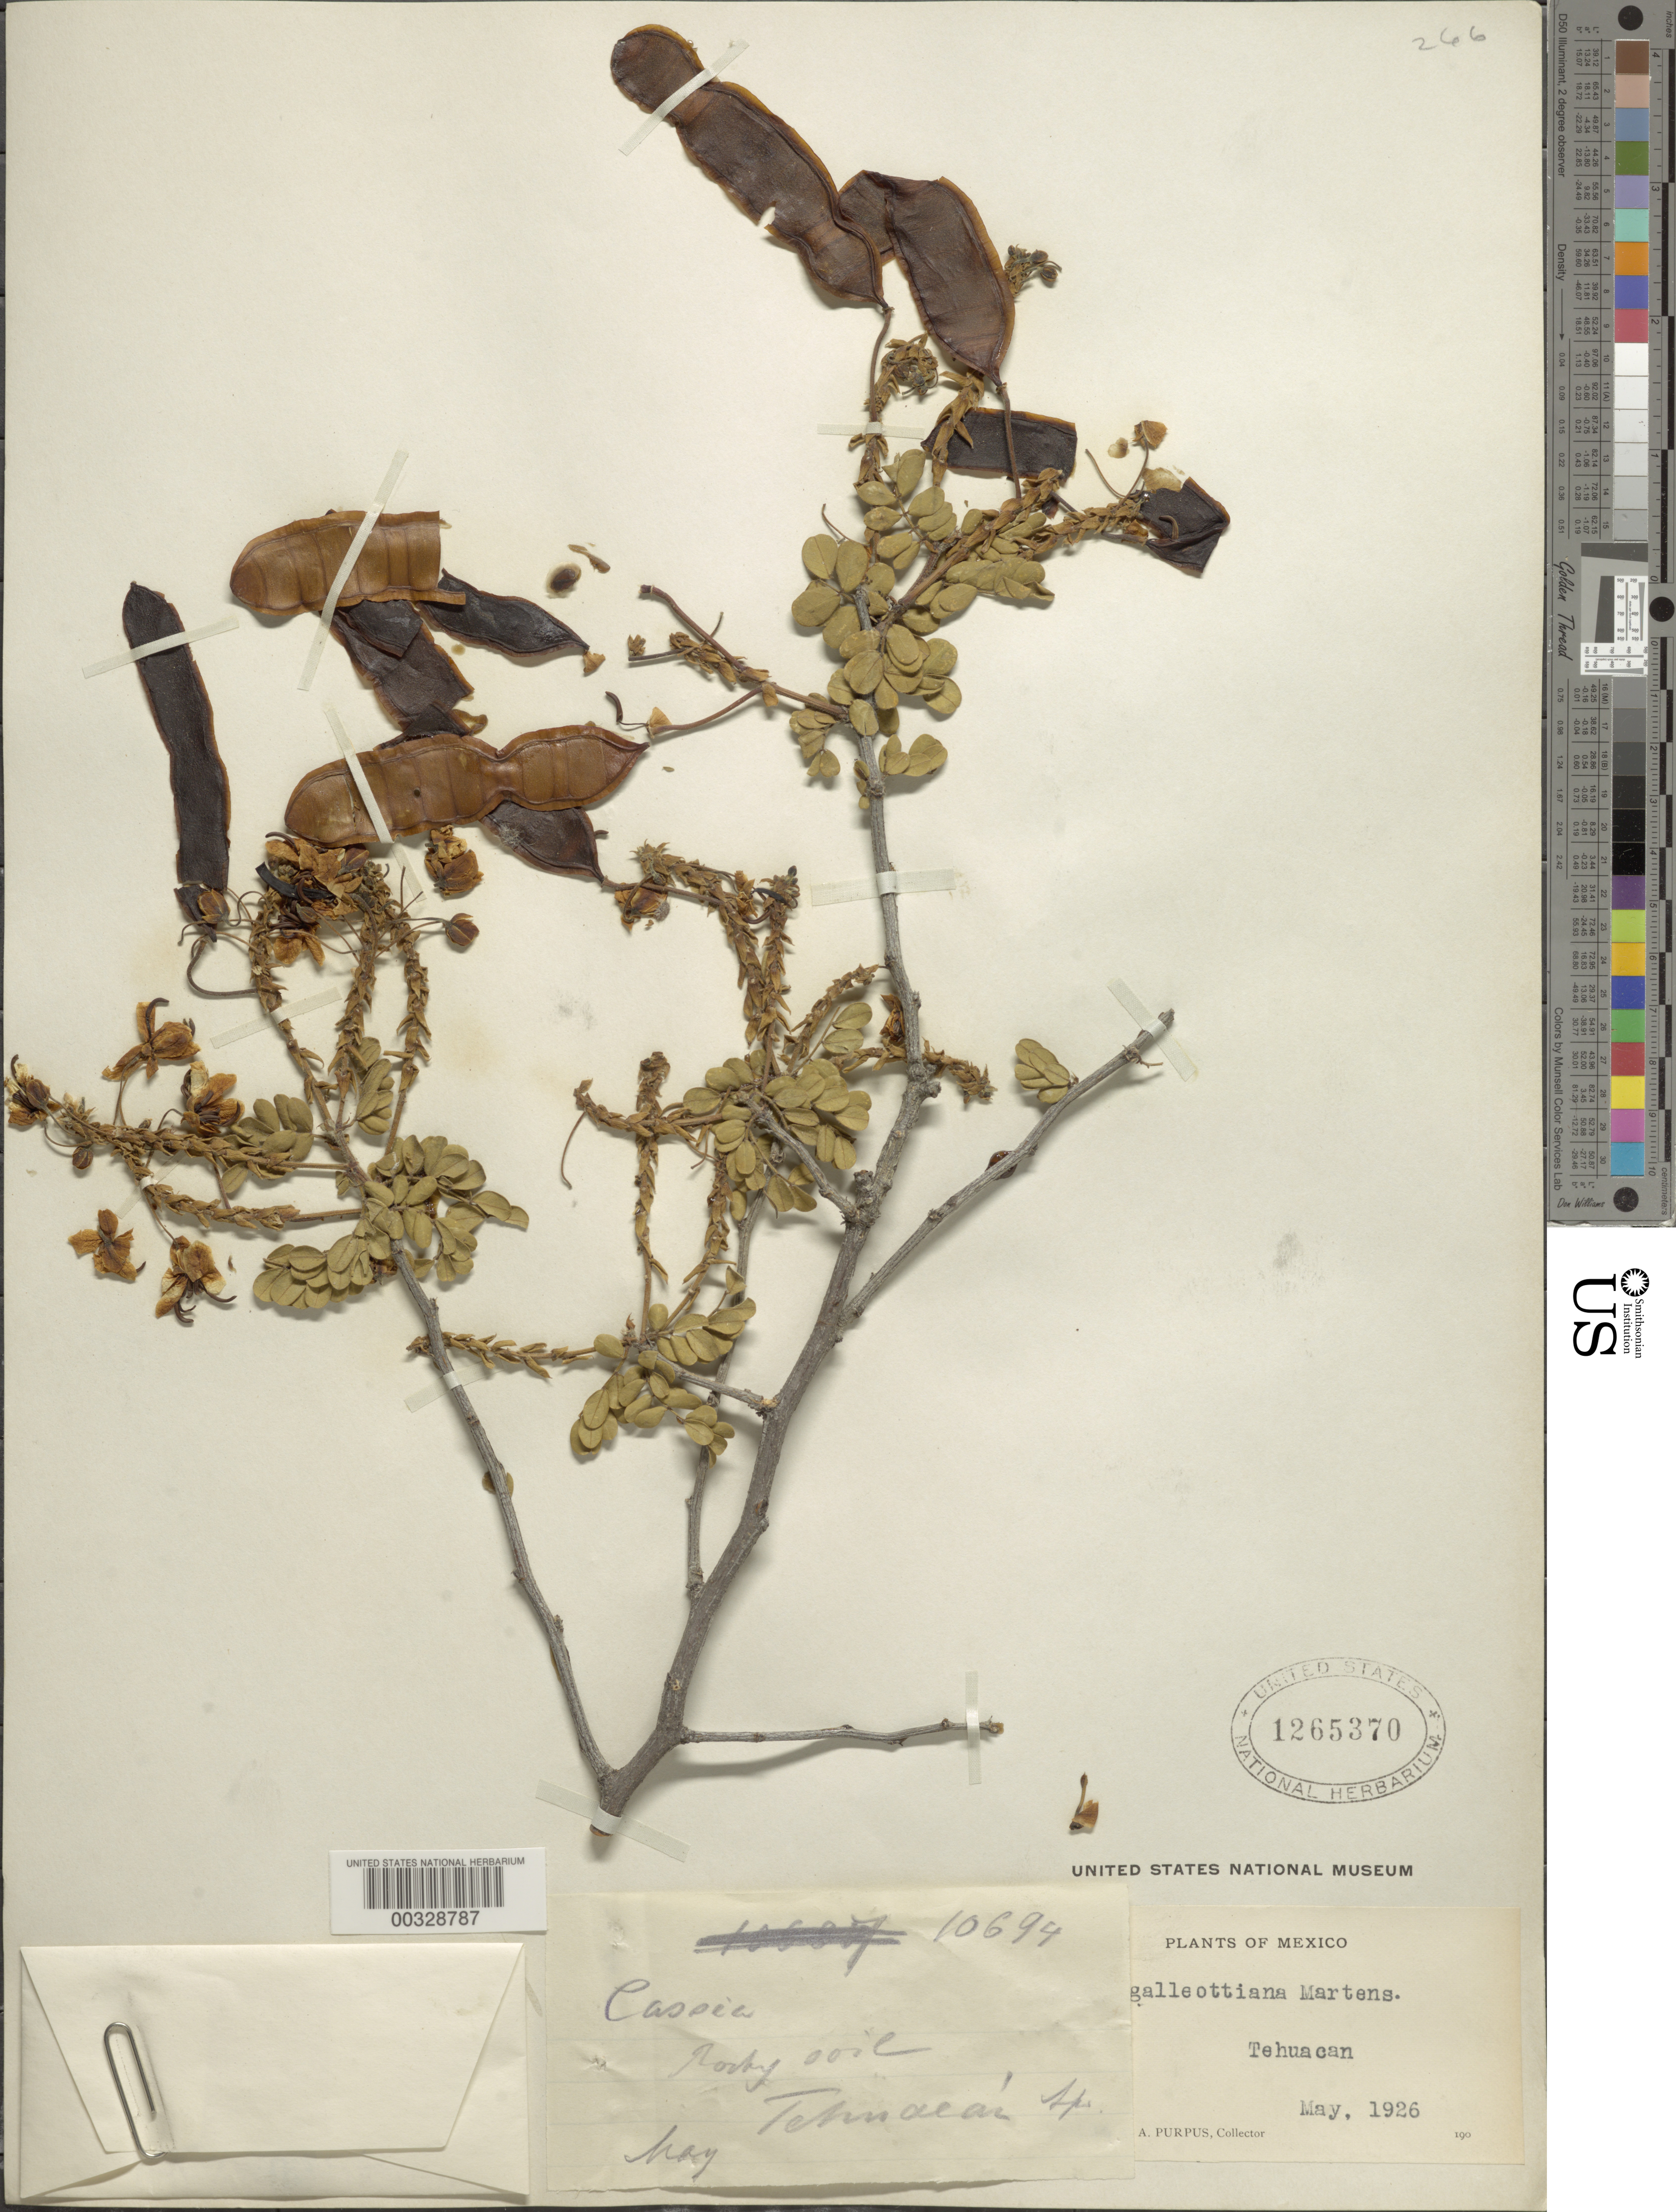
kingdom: Plantae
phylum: Tracheophyta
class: Magnoliopsida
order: Fabales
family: Fabaceae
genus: Senna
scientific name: Senna galeottiana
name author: (M. Martens) H.S. Irwin & Barneby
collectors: C. A. Purpus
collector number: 10694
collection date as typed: May 1926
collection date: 1926-05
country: Mexico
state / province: Puebla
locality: Tehuacan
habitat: Rocky soil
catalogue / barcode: US 1265370